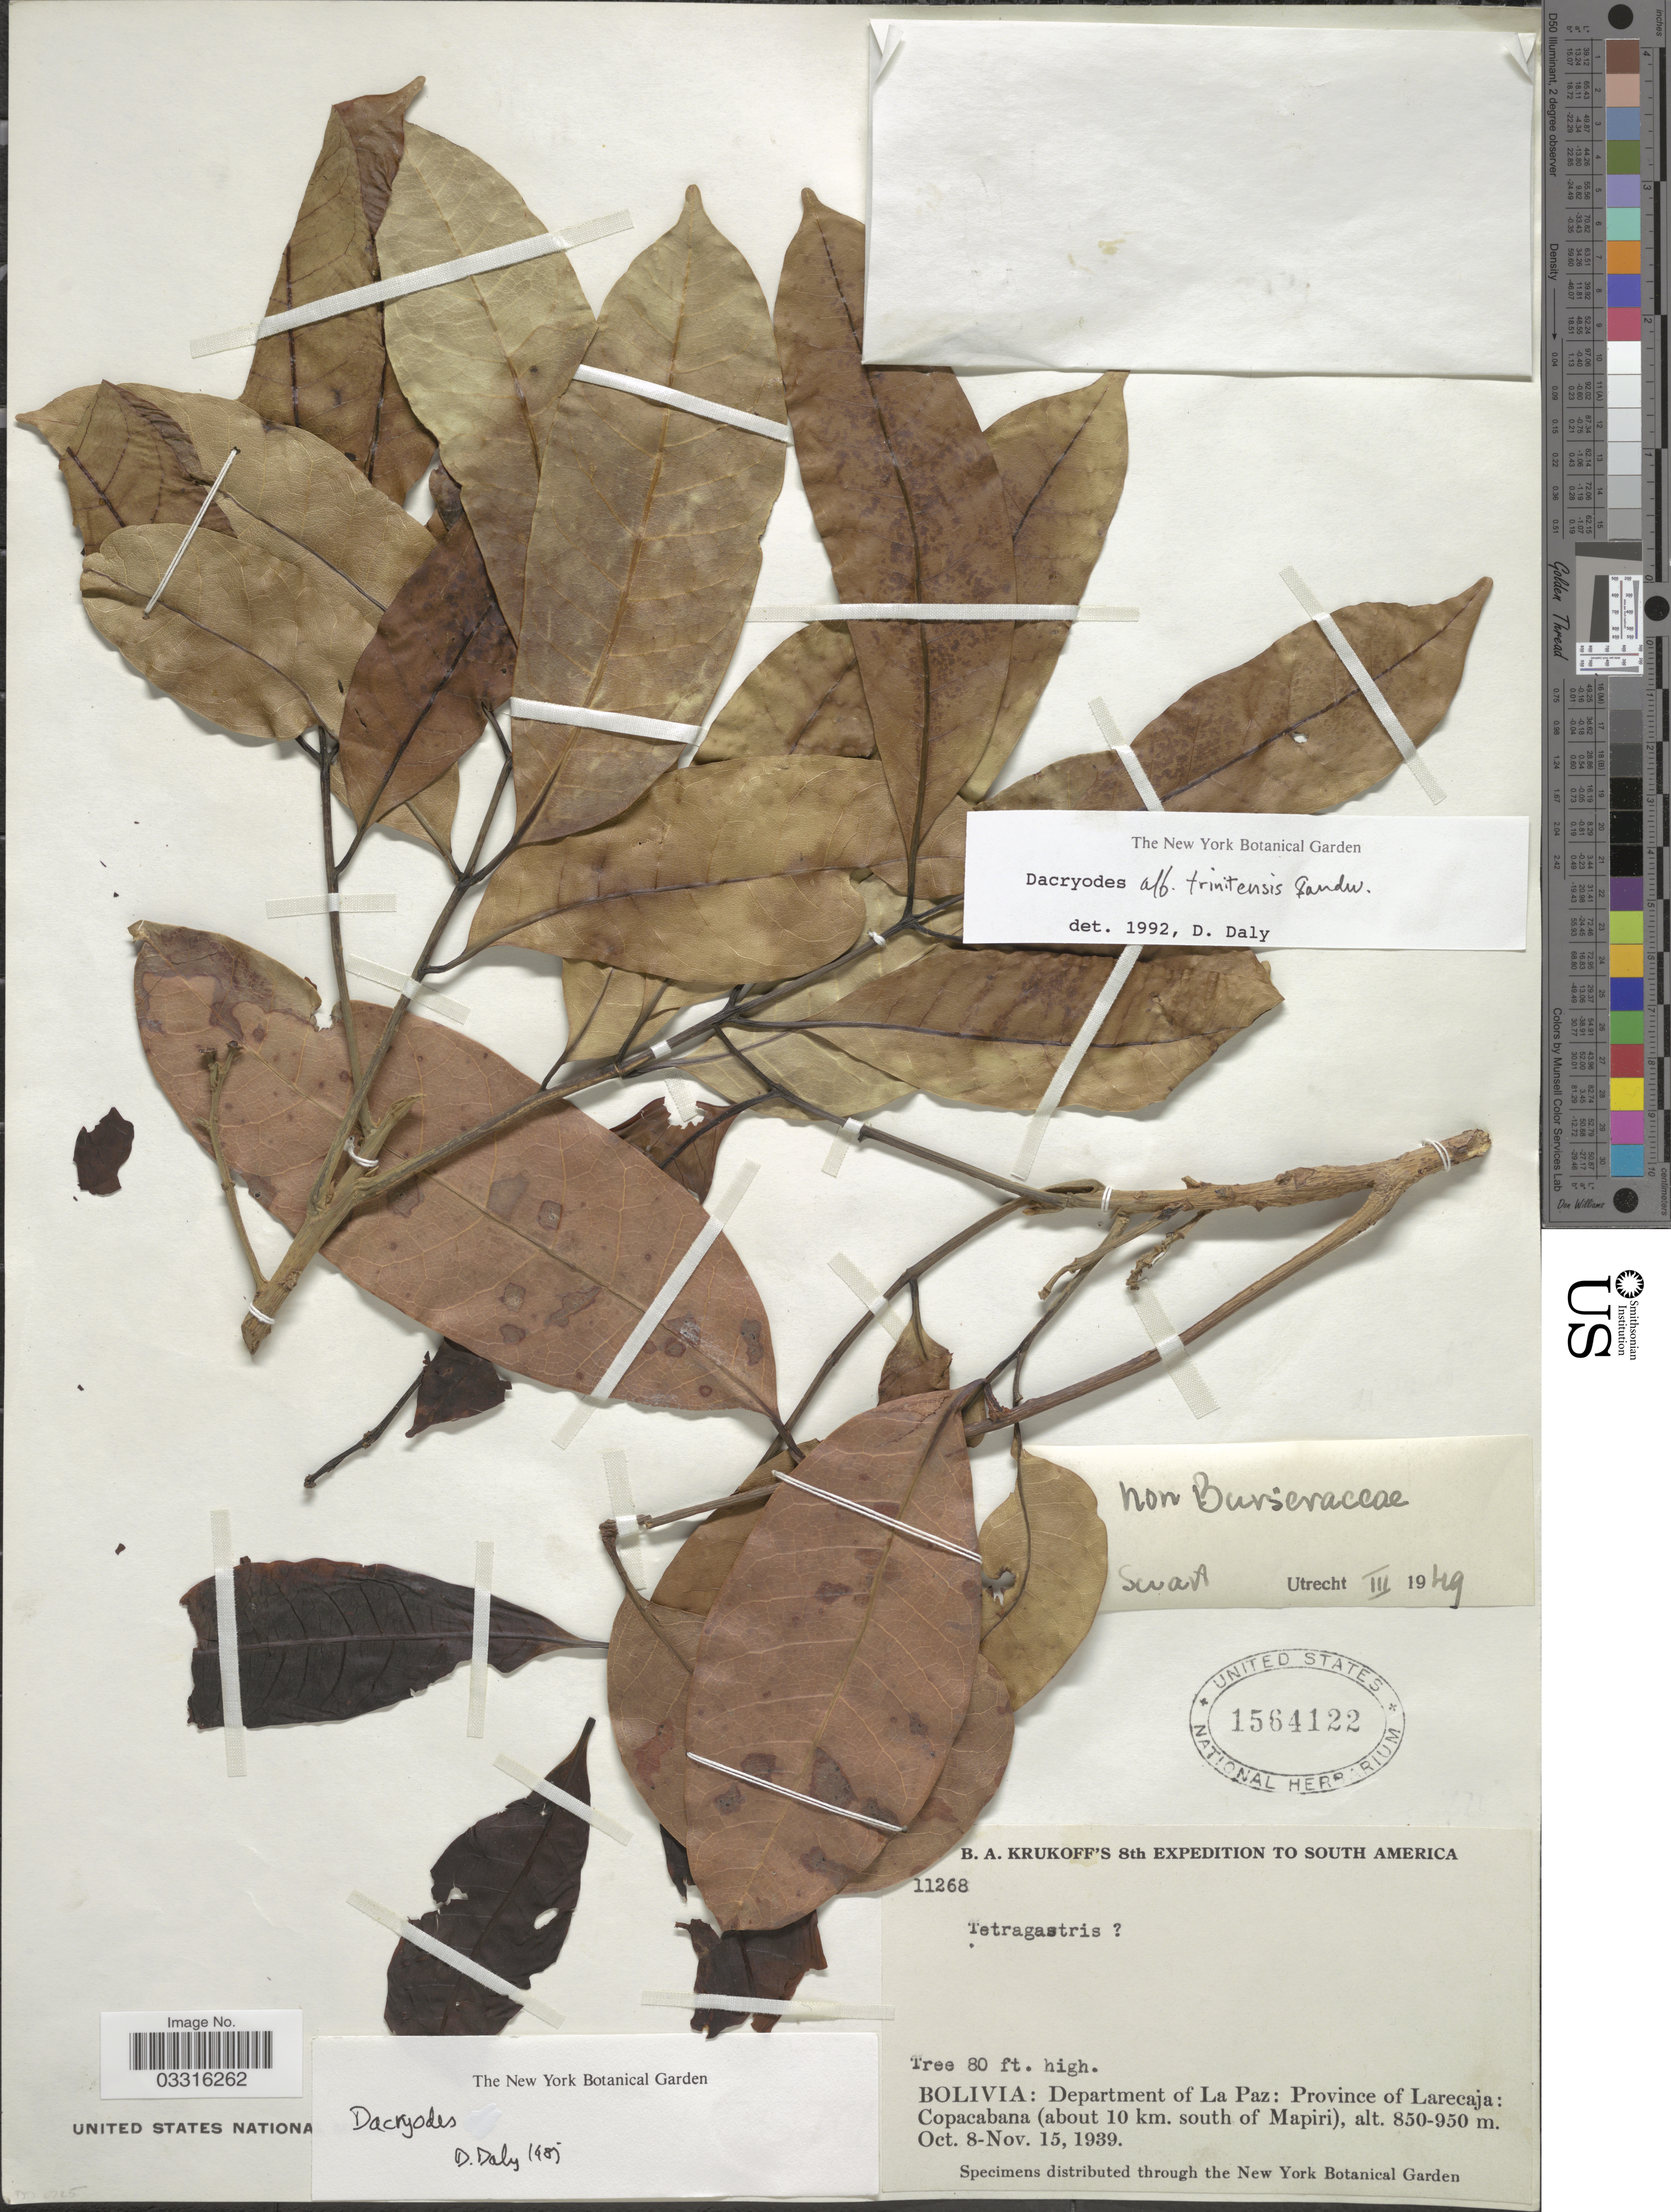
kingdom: Plantae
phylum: Tracheophyta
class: Magnoliopsida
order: Sapindales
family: Burseraceae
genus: Dacryodes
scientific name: Dacryodes trinitensis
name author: Sandwith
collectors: B. A. Krukoff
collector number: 11268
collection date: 1939-10-08/1939-11-15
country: Bolivia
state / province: La Paz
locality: Department of La Paz: Province of Larecaja: Copacabana (about 10 km. south of Mapiri).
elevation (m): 850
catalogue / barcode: US 1564122